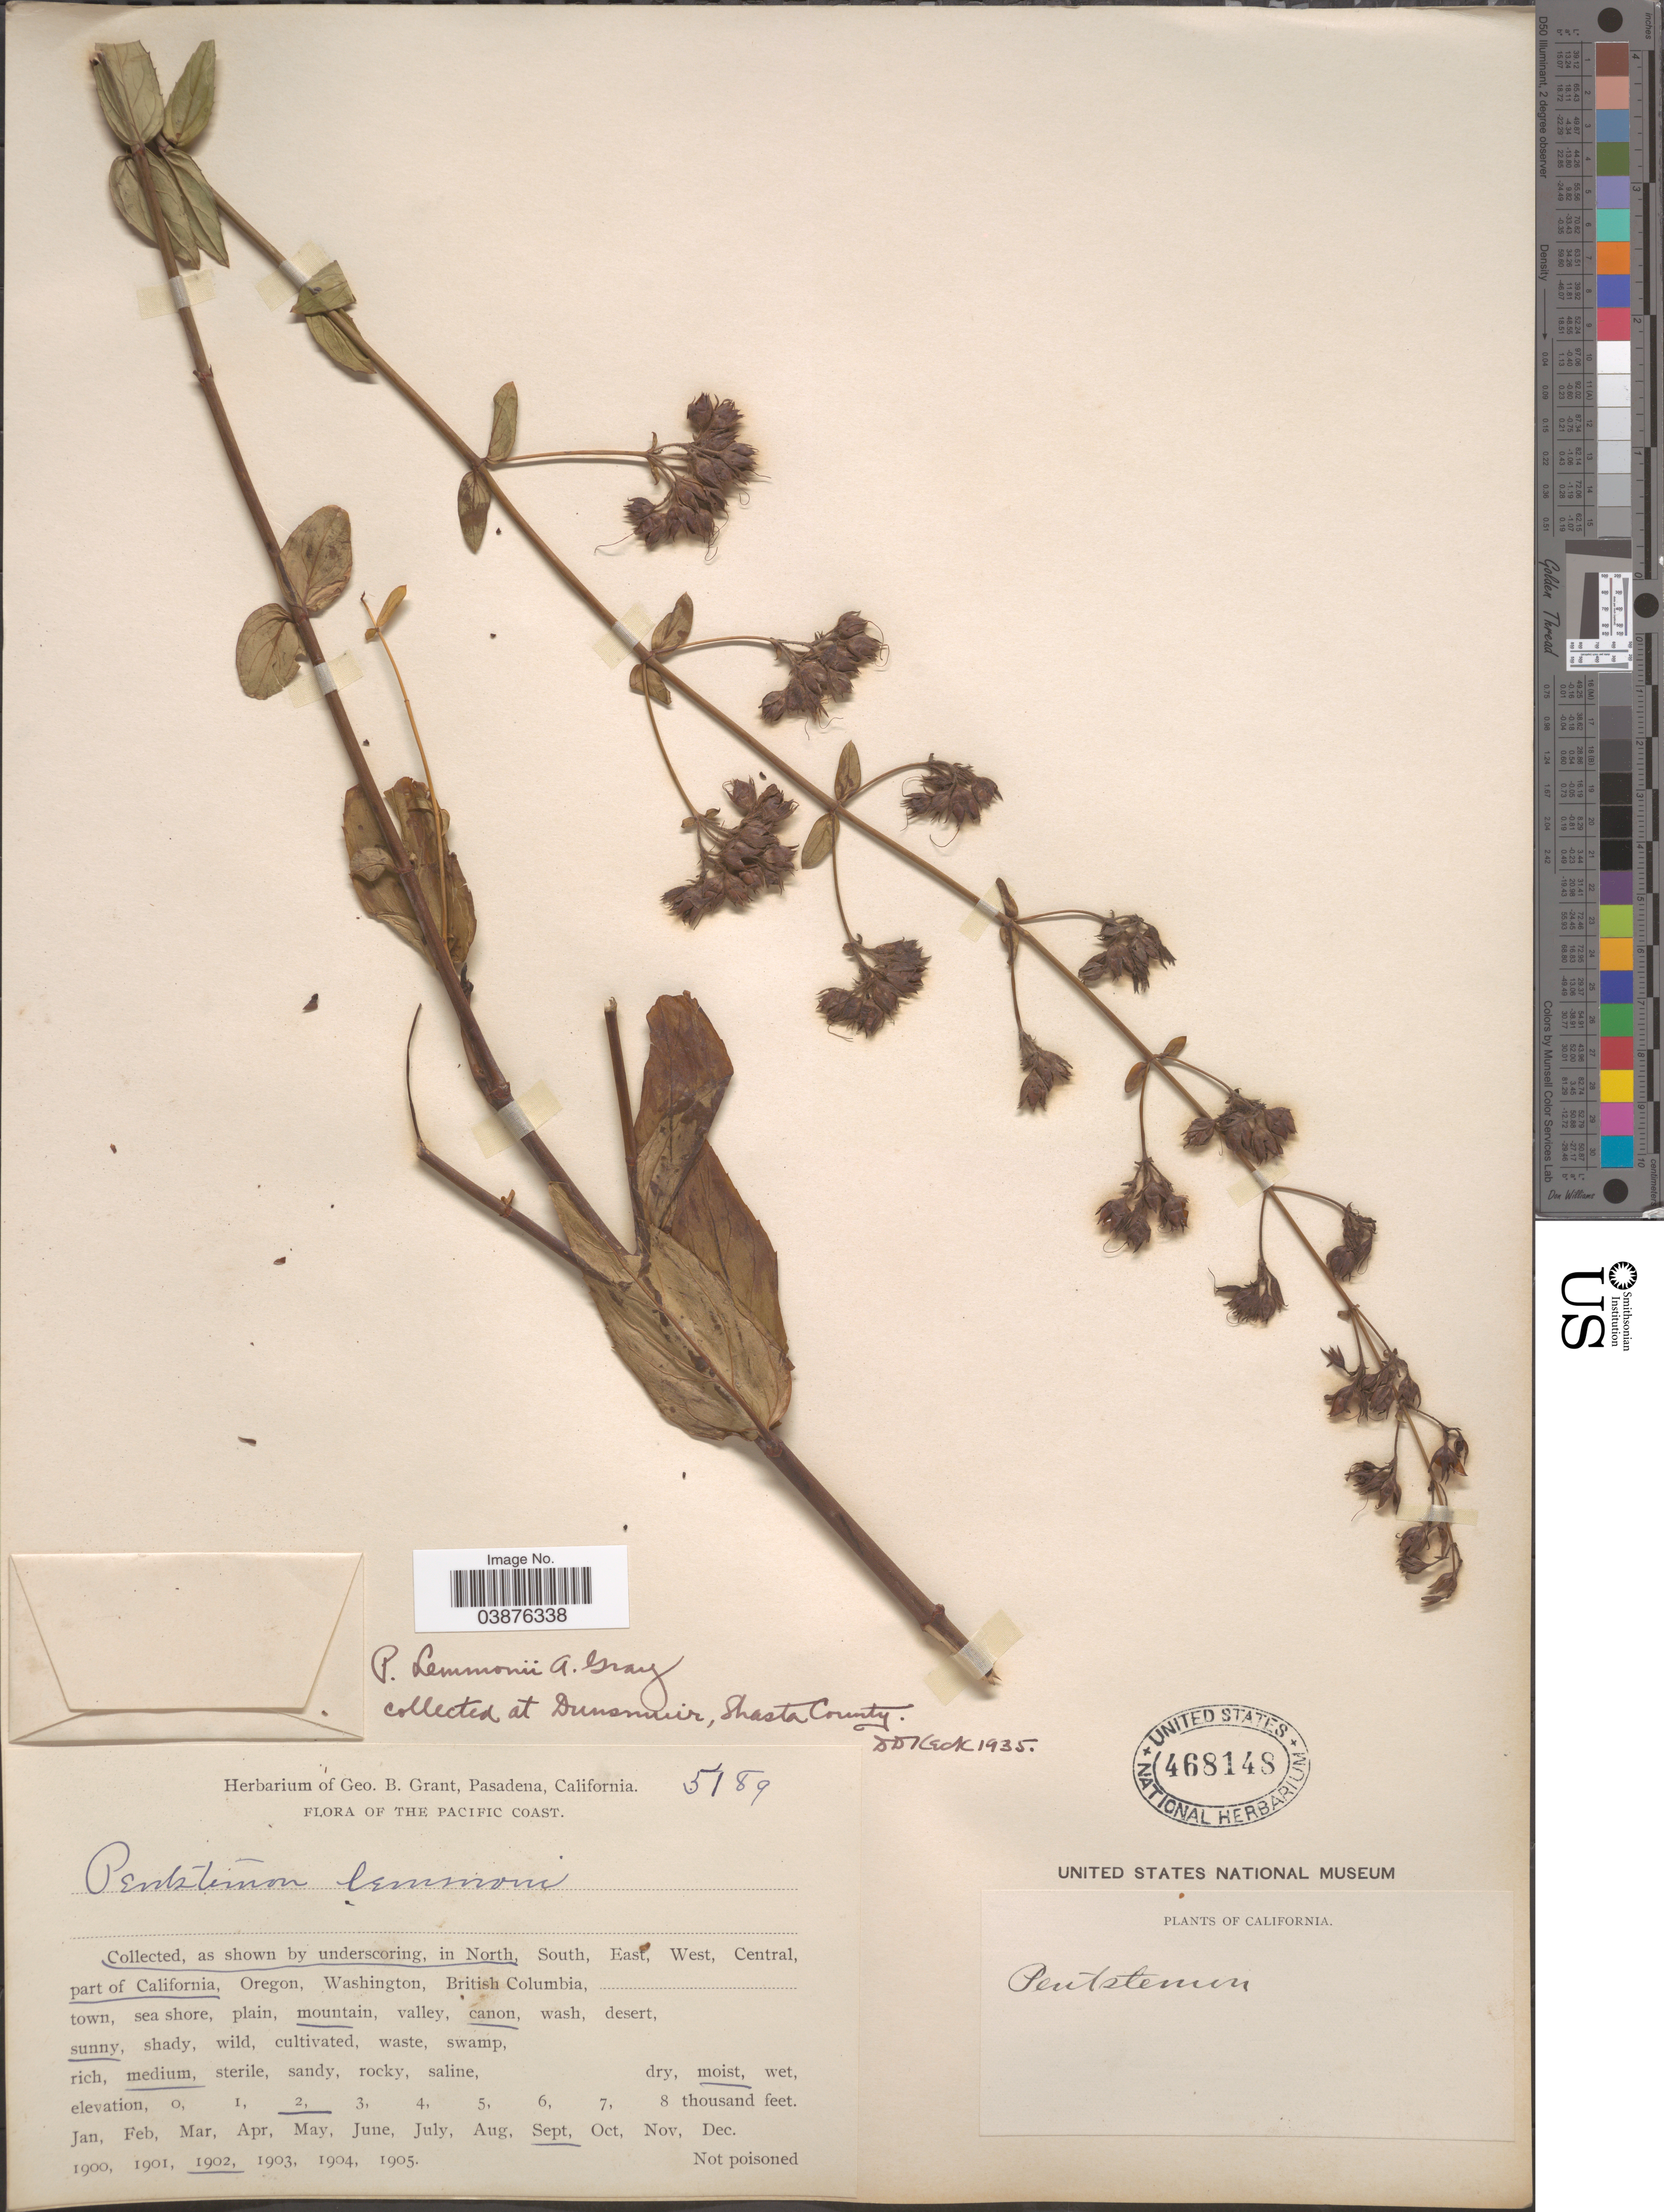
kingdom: Plantae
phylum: Tracheophyta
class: Magnoliopsida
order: Lamiales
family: Plantaginaceae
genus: Penstemon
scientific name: Penstemon lemmonii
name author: A. Gray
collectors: ex herb. Geo. B. Grant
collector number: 5189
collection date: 1902-09-02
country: United States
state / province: California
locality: The Pacific Coast. In North part of California.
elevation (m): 610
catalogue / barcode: US 468148